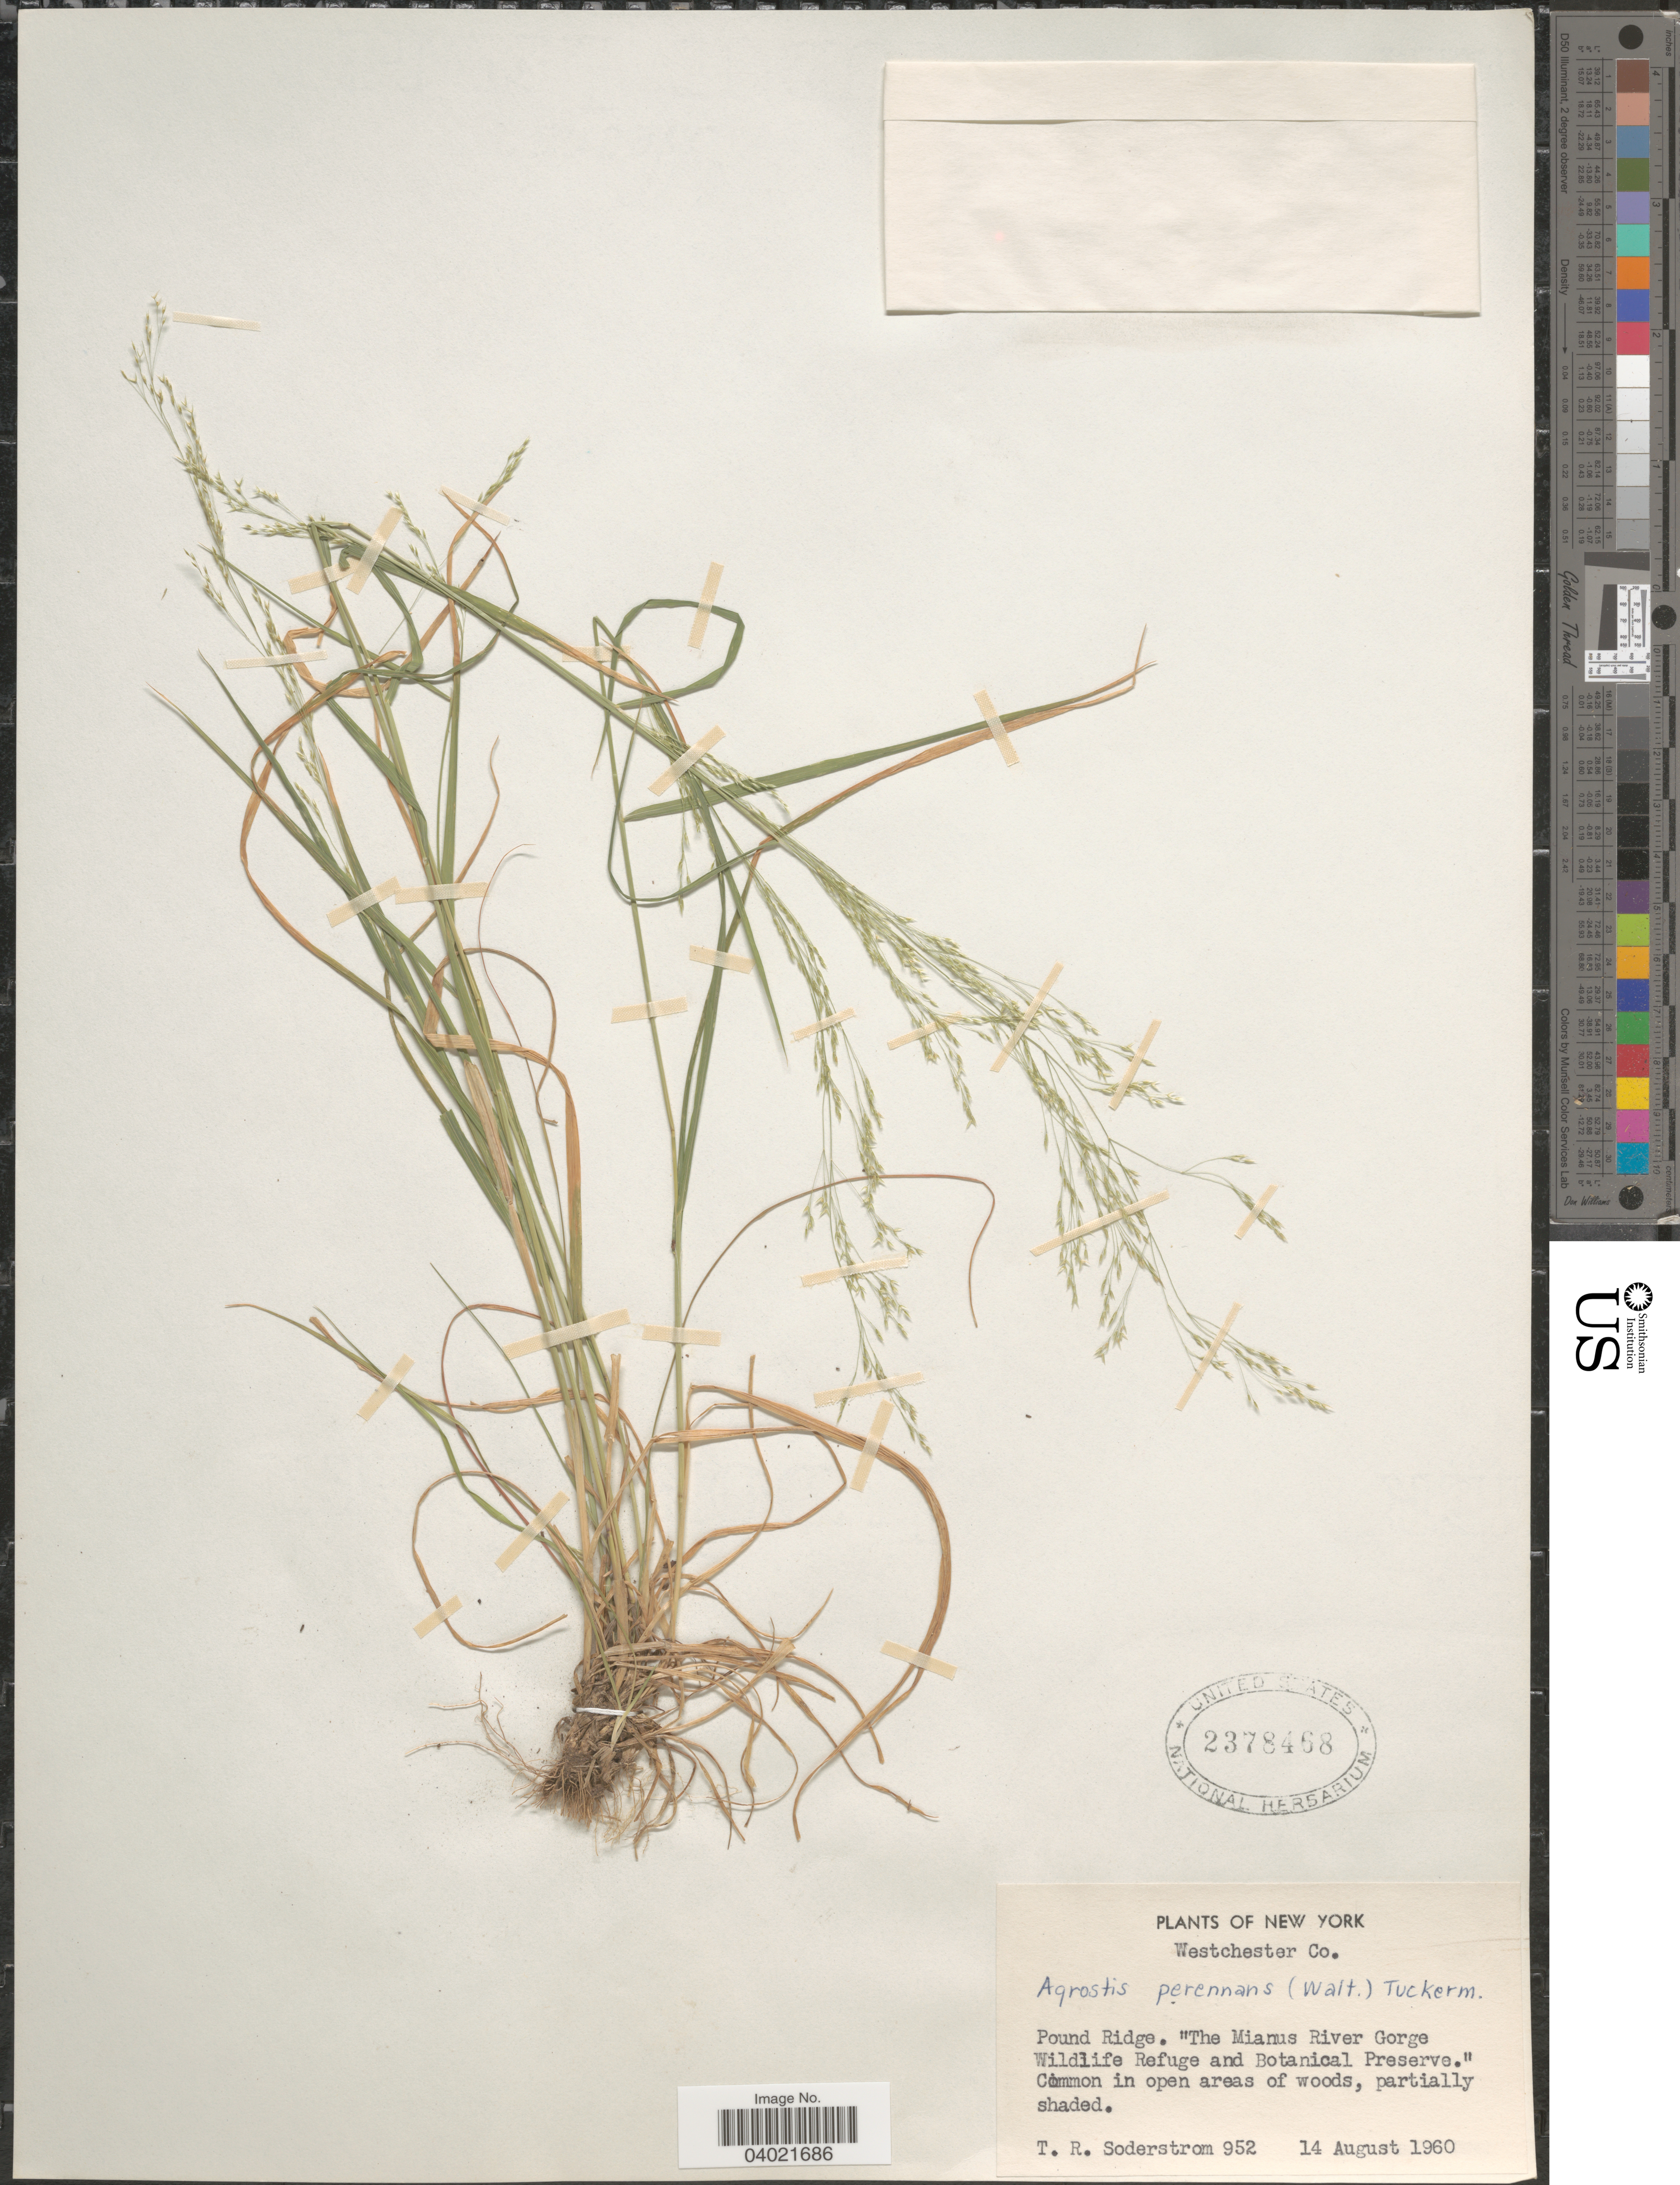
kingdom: Plantae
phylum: Tracheophyta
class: Liliopsida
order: Poales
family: Poaceae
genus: Agrostis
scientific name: Agrostis perennans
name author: (Walter) Tuck.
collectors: T. R. Soderstrom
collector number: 952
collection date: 1960-08-14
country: United States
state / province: New York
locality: Westchester Co. Pound Ridge. "The Mianus River Gorge Wildlife Refuge and Botanical Preserve." Common in open areas of woods, partially shaded.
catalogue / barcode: US 2378468